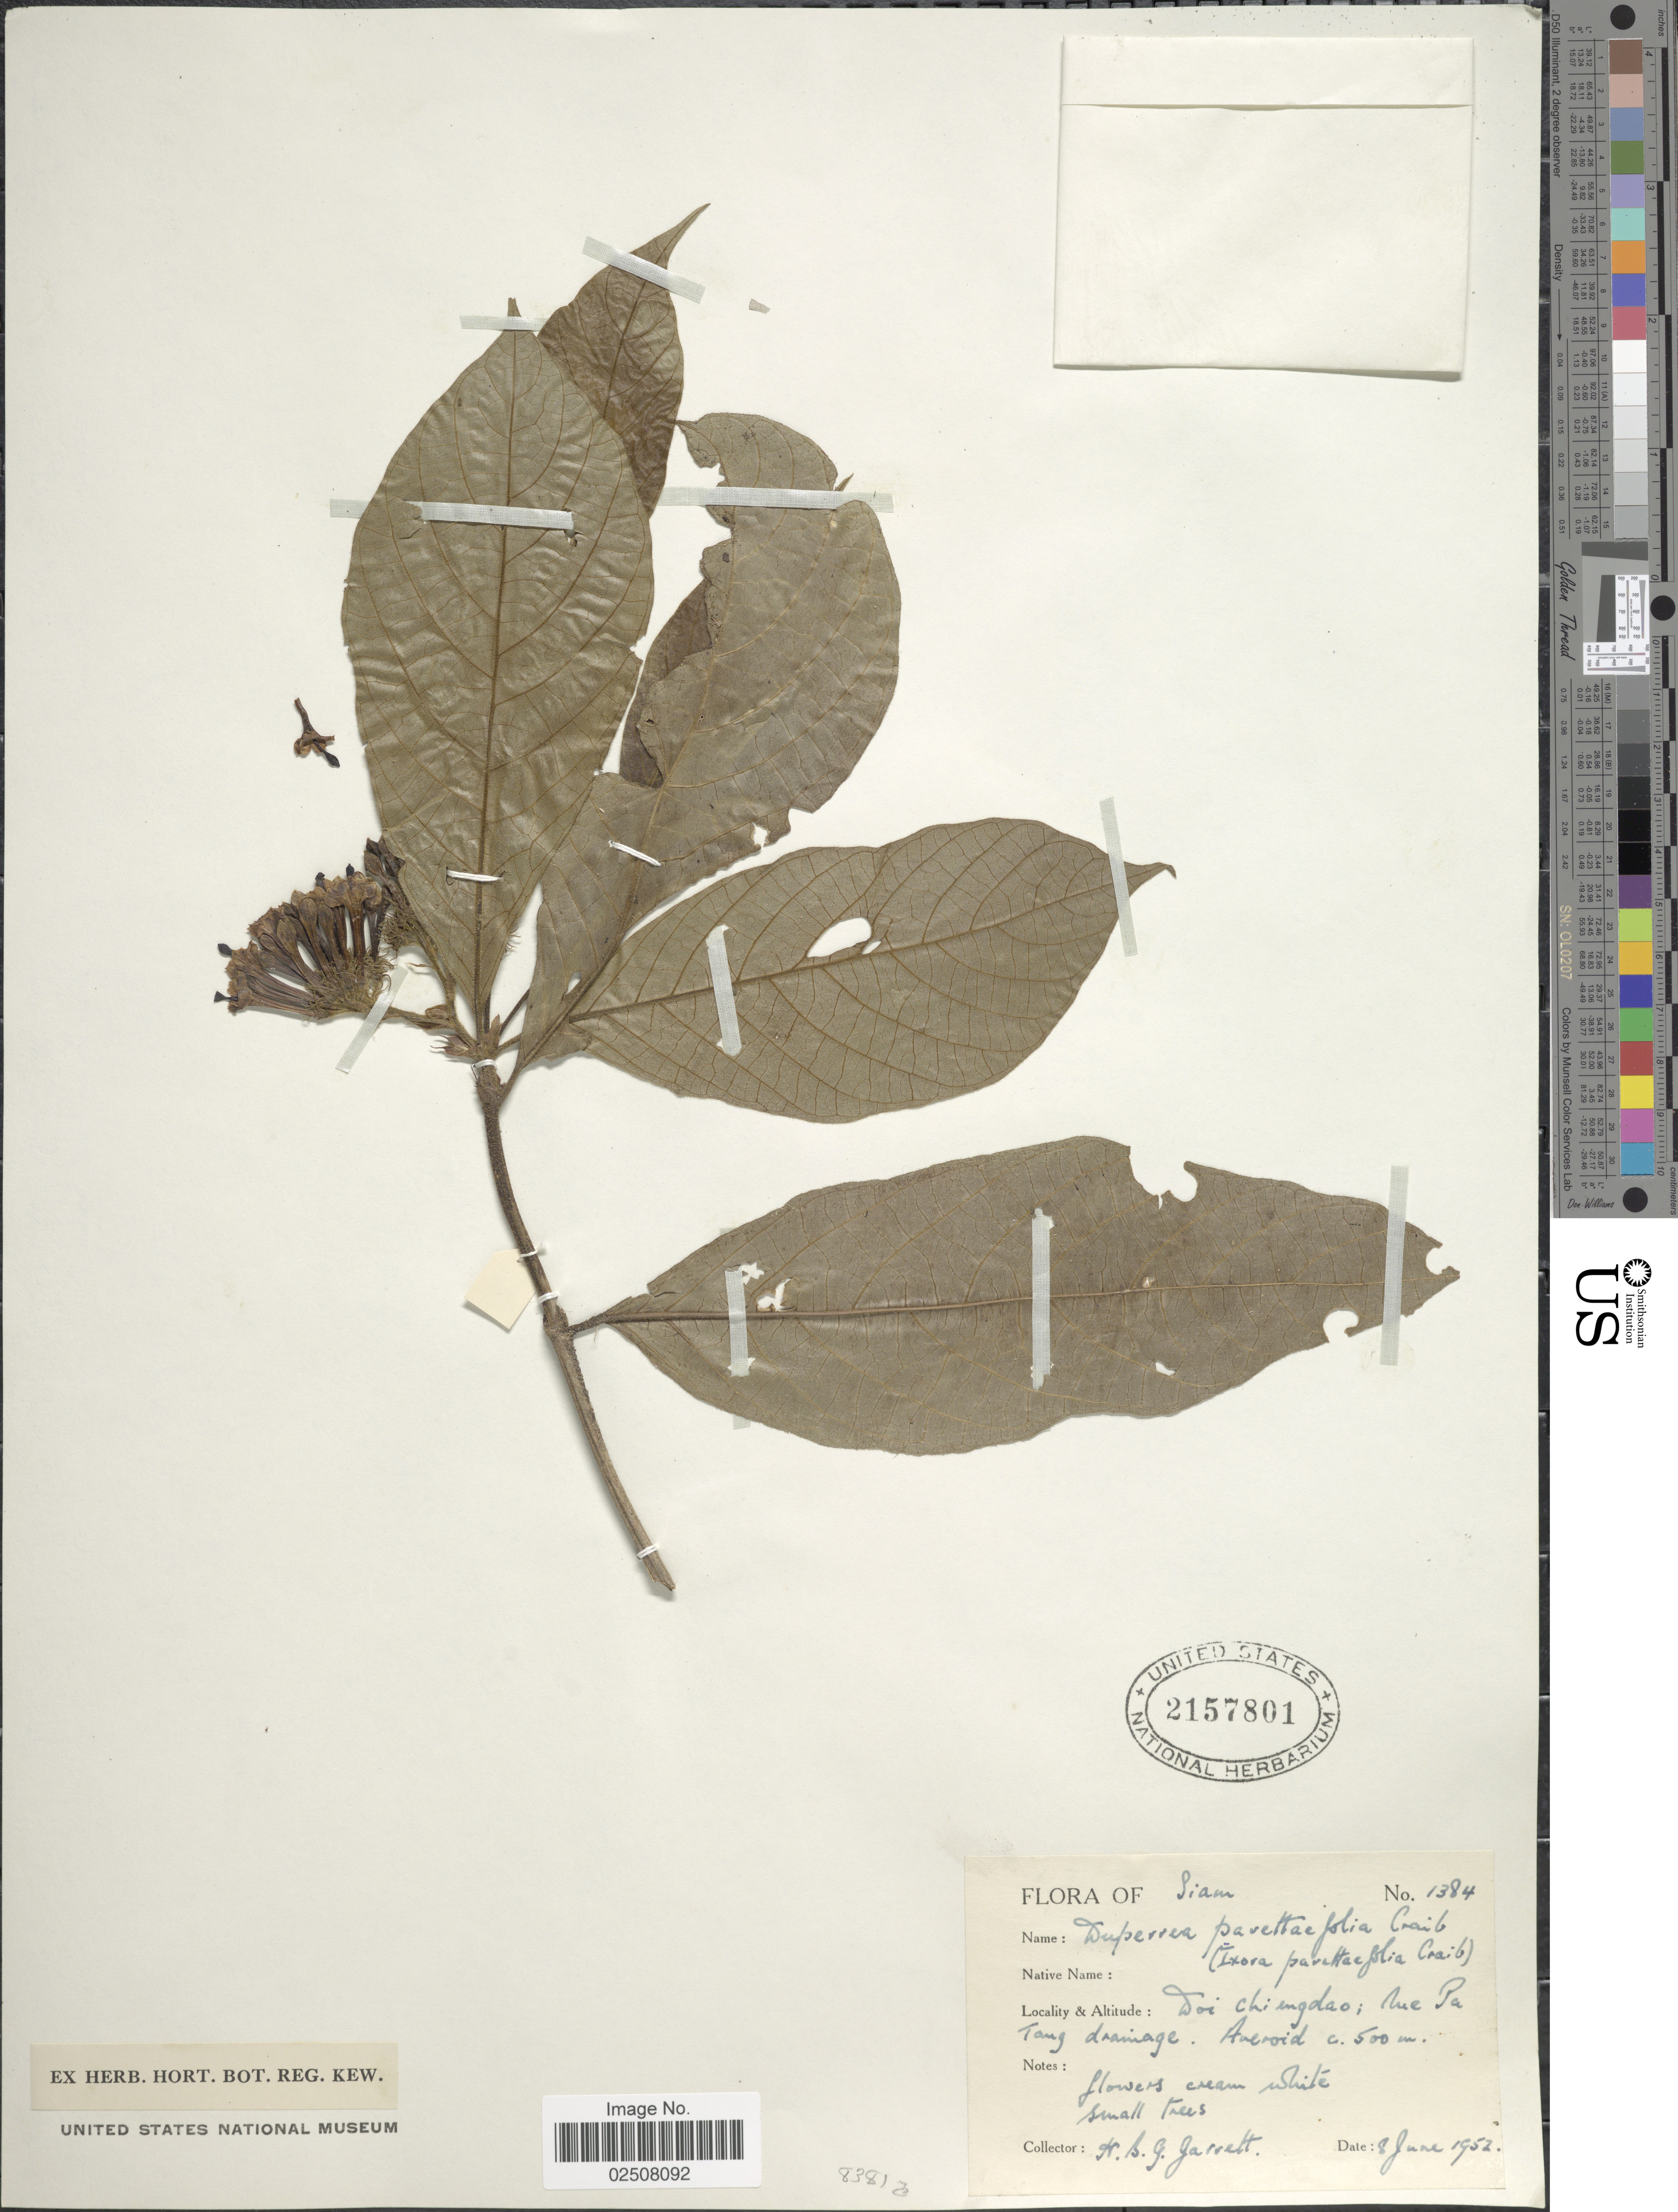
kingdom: Plantae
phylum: Tracheophyta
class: Magnoliopsida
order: Gentianales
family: Rubiaceae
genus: Duperrea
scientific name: Duperrea pavettifolia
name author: (Kurz) Pit.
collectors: H. Garrett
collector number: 1384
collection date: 1952-06-07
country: Thailand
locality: Siam, Doi Cheingdao; Nue Pa Tang drainage. Averoid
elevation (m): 500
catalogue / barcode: US 2157801